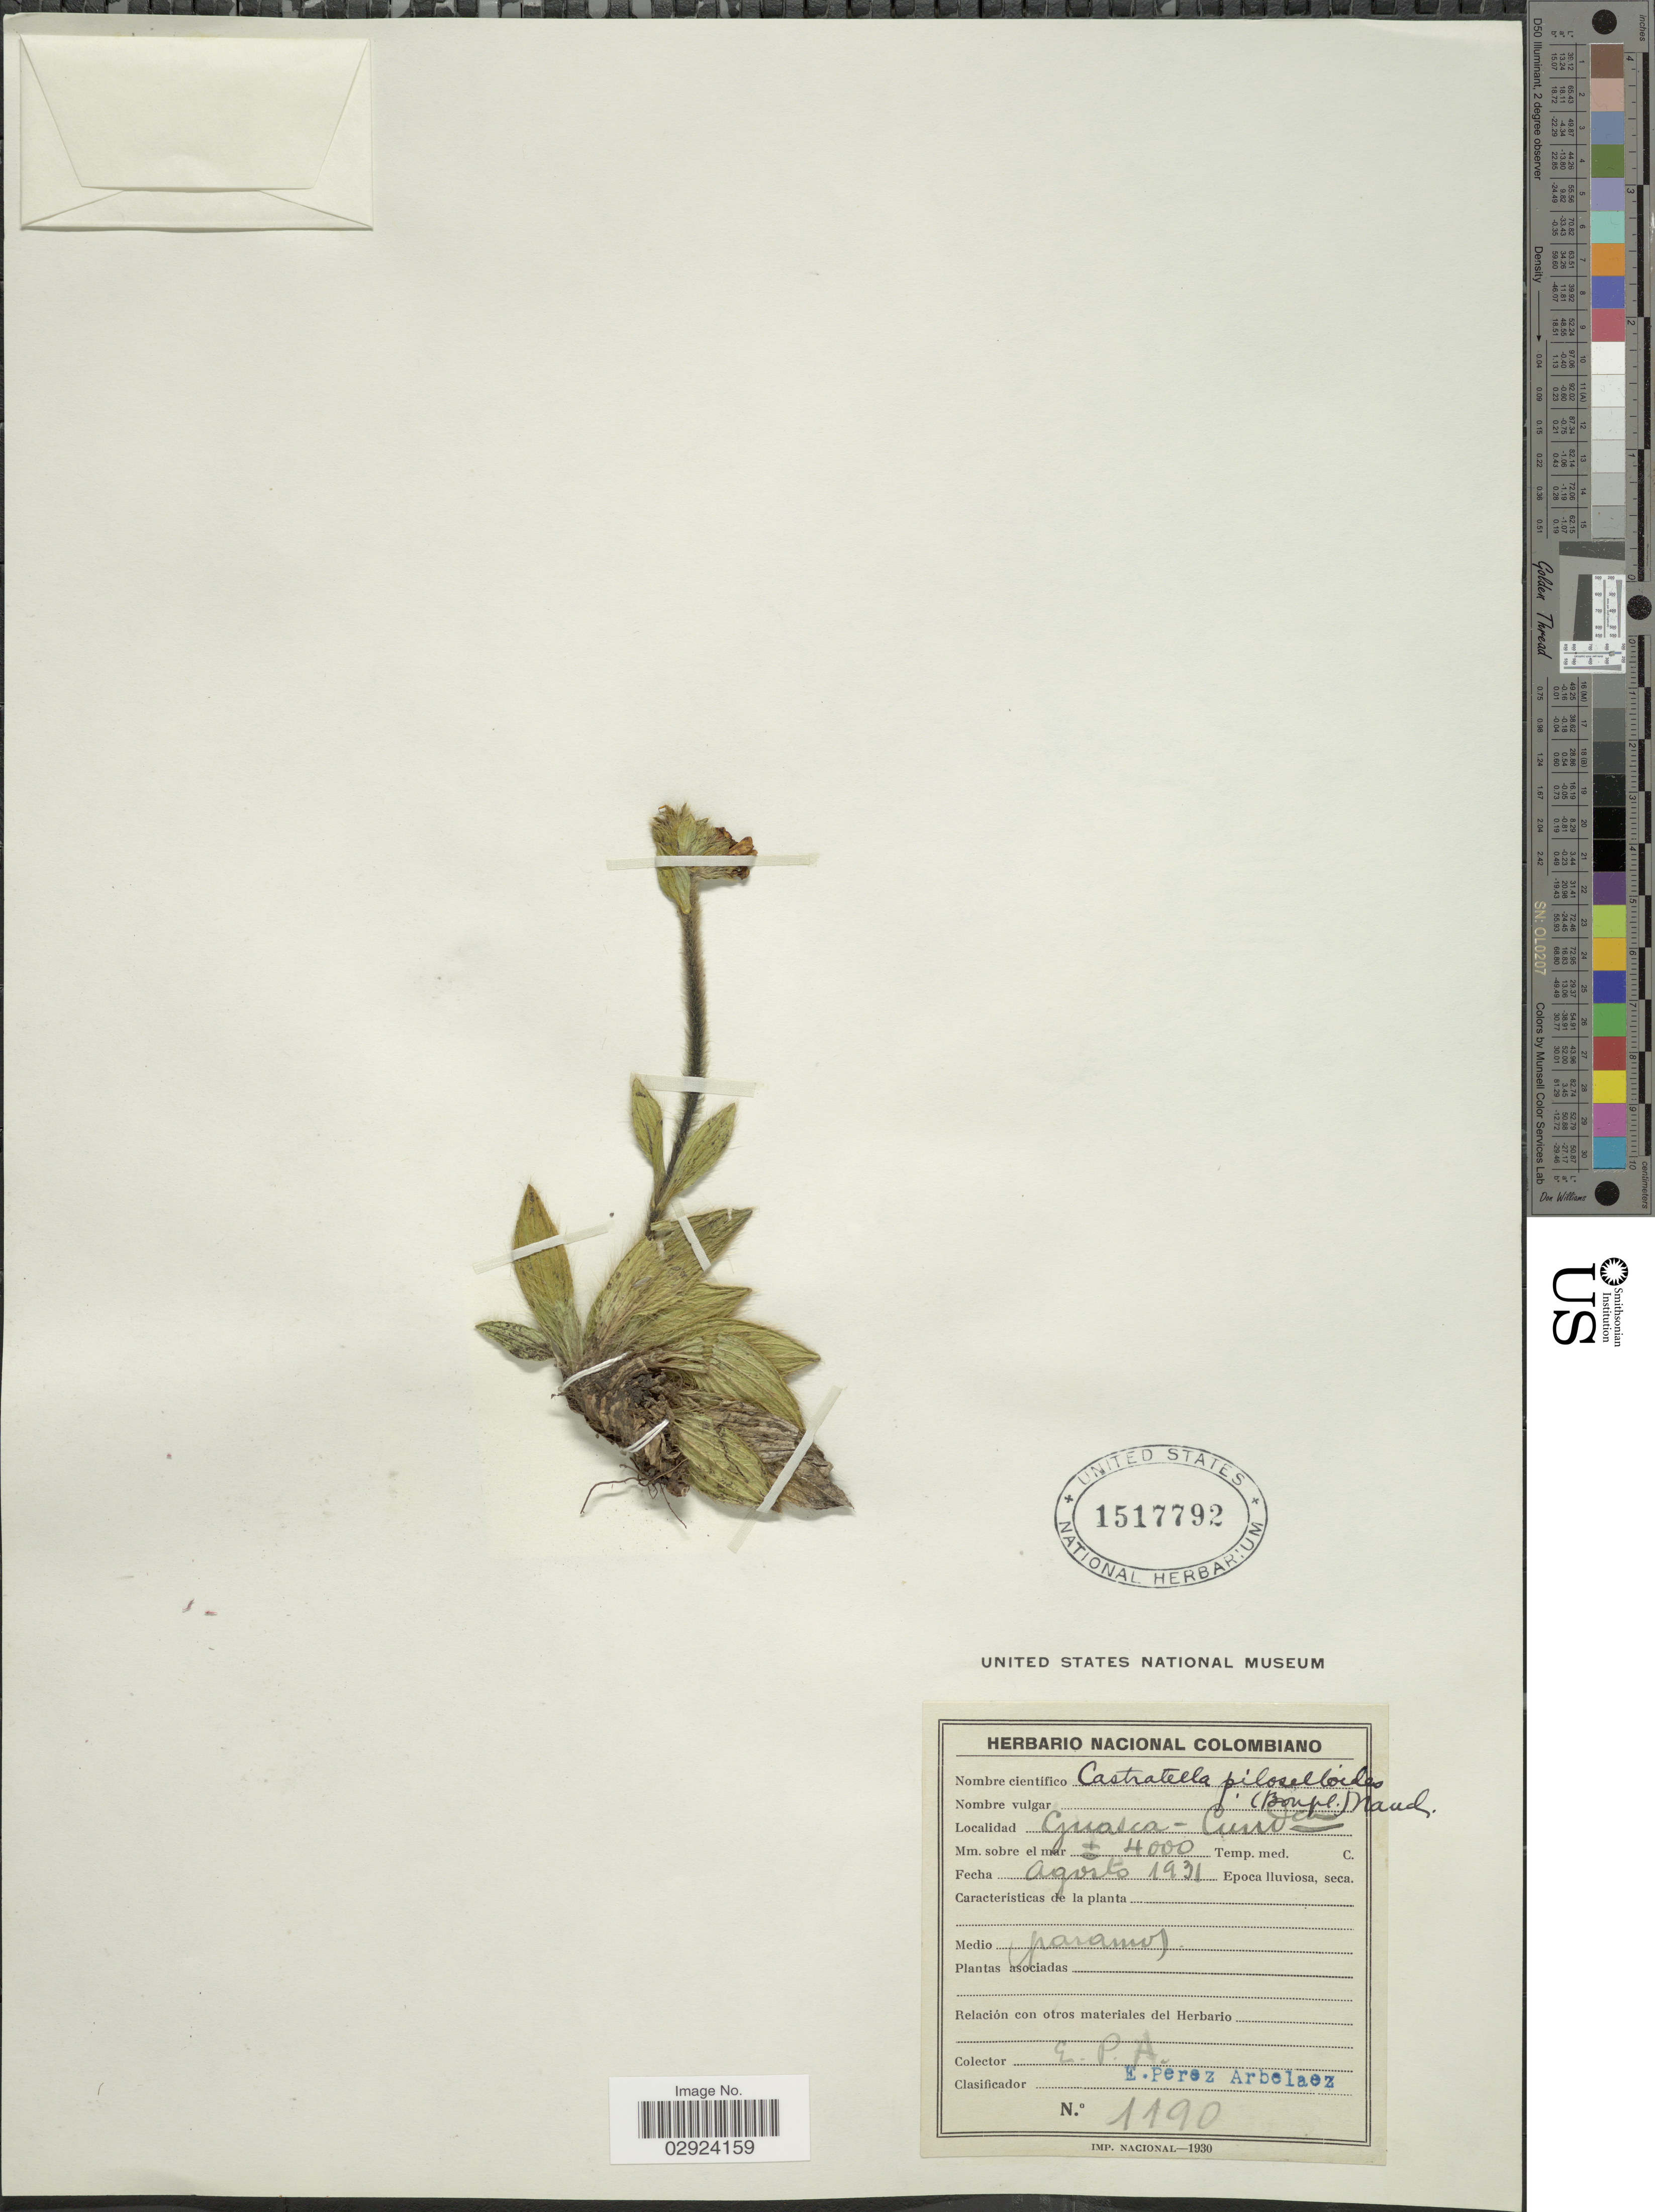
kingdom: Plantae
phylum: Tracheophyta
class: Magnoliopsida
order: Myrtales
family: Melastomataceae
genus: Castratella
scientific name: Castratella piloselloides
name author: (Bonpl.) Naudin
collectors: E. Pérez Arbeláez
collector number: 1190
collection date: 1931-08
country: Colombia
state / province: Cundinamarca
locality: Guasca - Cund.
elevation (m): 4000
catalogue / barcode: US 1517792